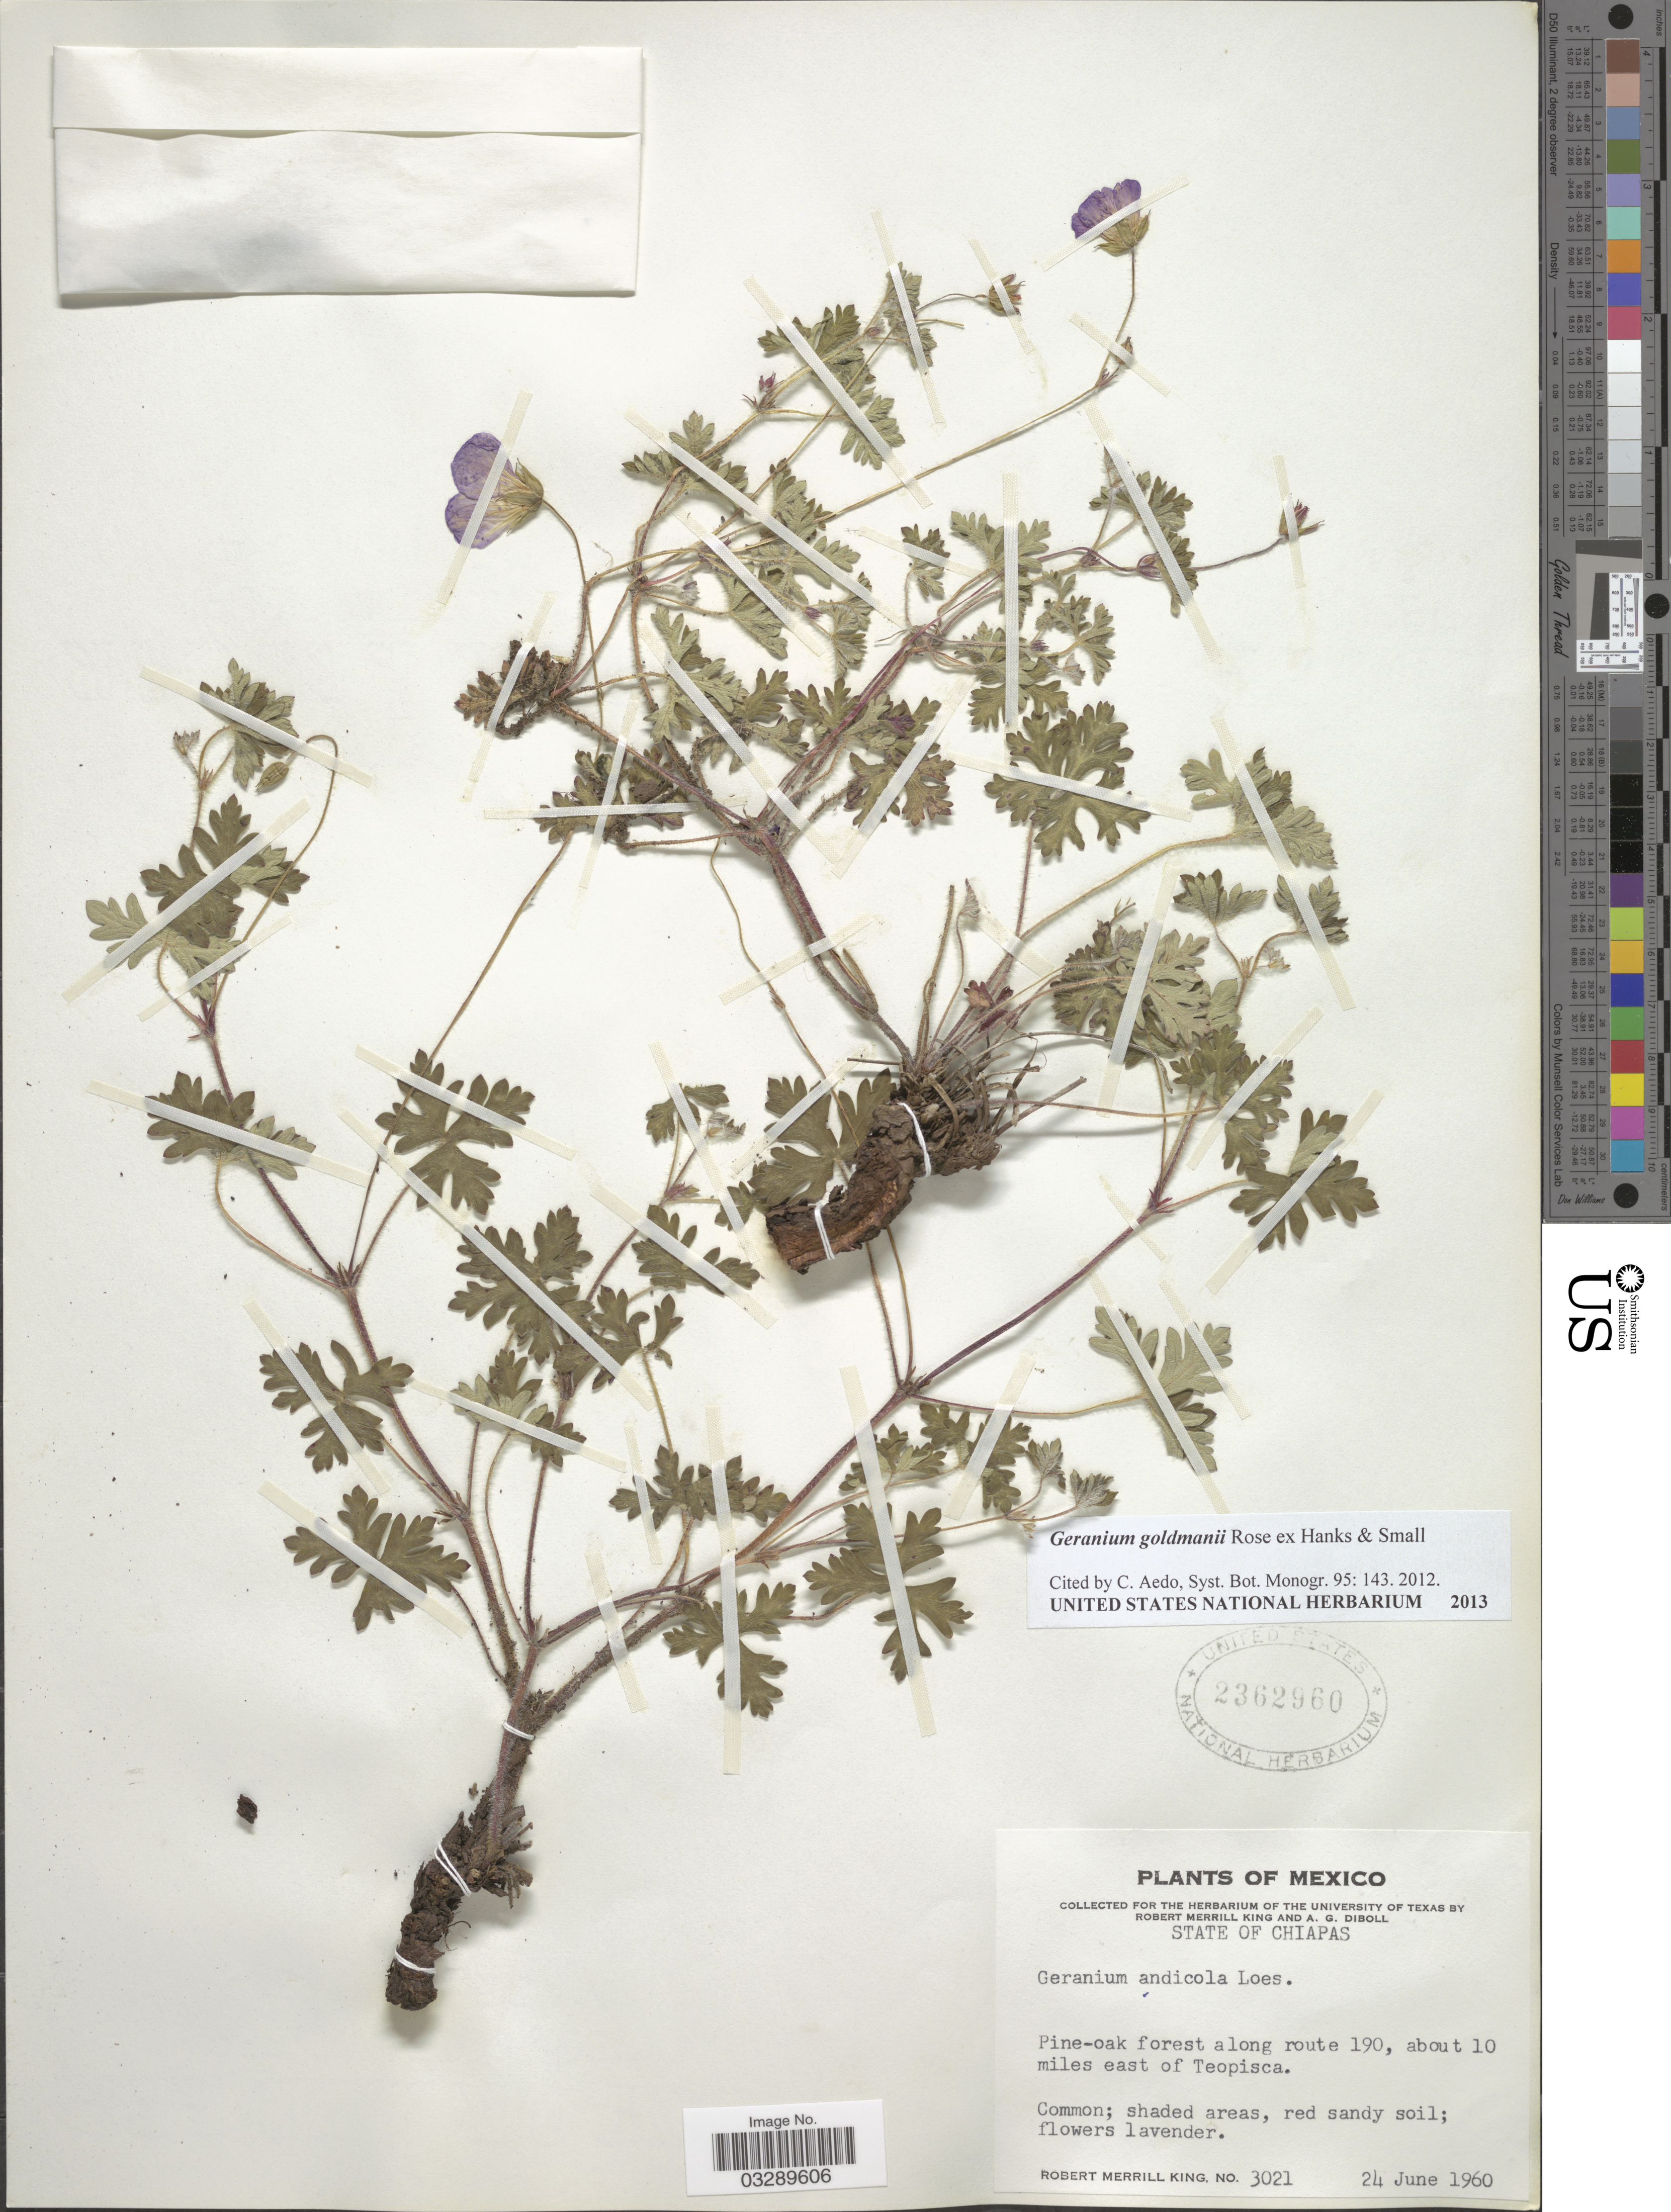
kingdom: Plantae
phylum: Tracheophyta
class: Magnoliopsida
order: Geraniales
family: Geraniaceae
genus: Geranium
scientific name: Geranium goldmannii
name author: Rose in Hanks & Small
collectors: R. M. King & A. Diboll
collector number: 3021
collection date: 1960-06-24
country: Mexico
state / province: Chiapas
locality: Pine-oak forest along route 190, about 10 miles east of Teopisca.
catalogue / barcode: US 2362960